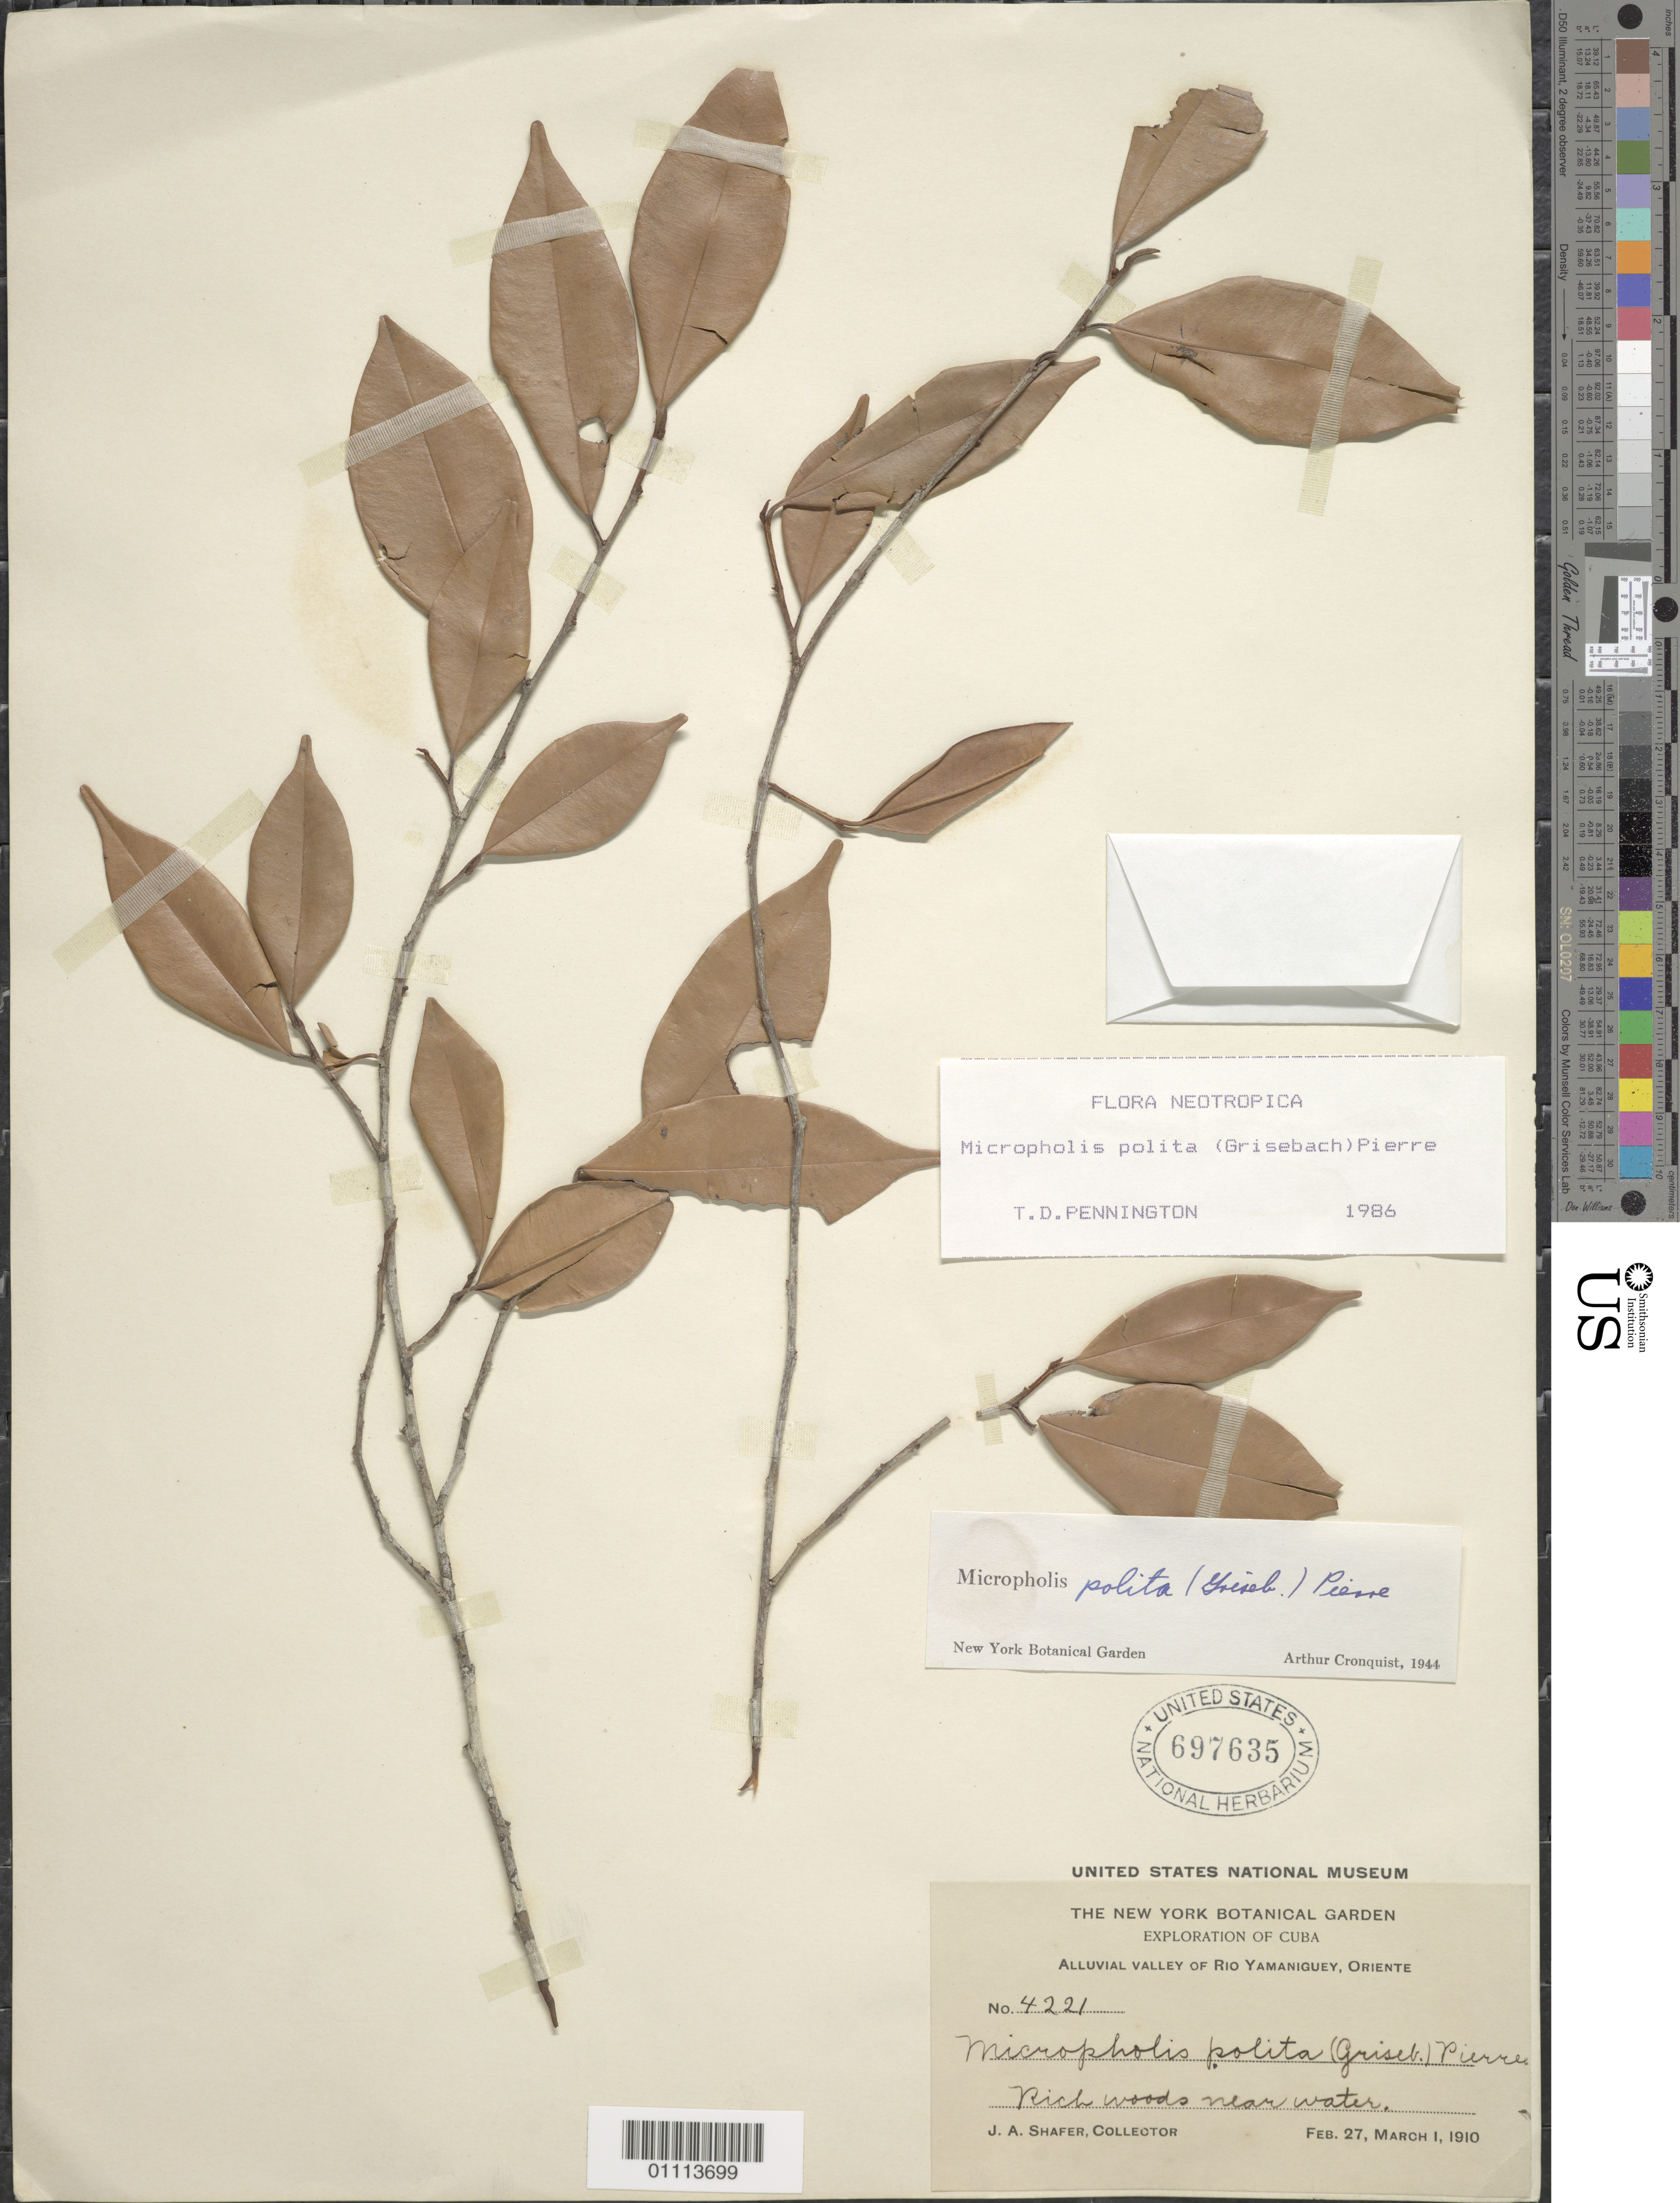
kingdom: Plantae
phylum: Tracheophyta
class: Magnoliopsida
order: Ericales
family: Sapotaceae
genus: Micropholis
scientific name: Micropholis polita subsp. polita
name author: (Griseb.) Pierre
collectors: J. A. Shafer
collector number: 4221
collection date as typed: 27 Feb 1910 and 01 Mar 1910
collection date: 1910-02-27,1910-03-01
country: Cuba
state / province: Oriente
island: Cuba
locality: Rio Yamaniguey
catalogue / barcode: US 697635